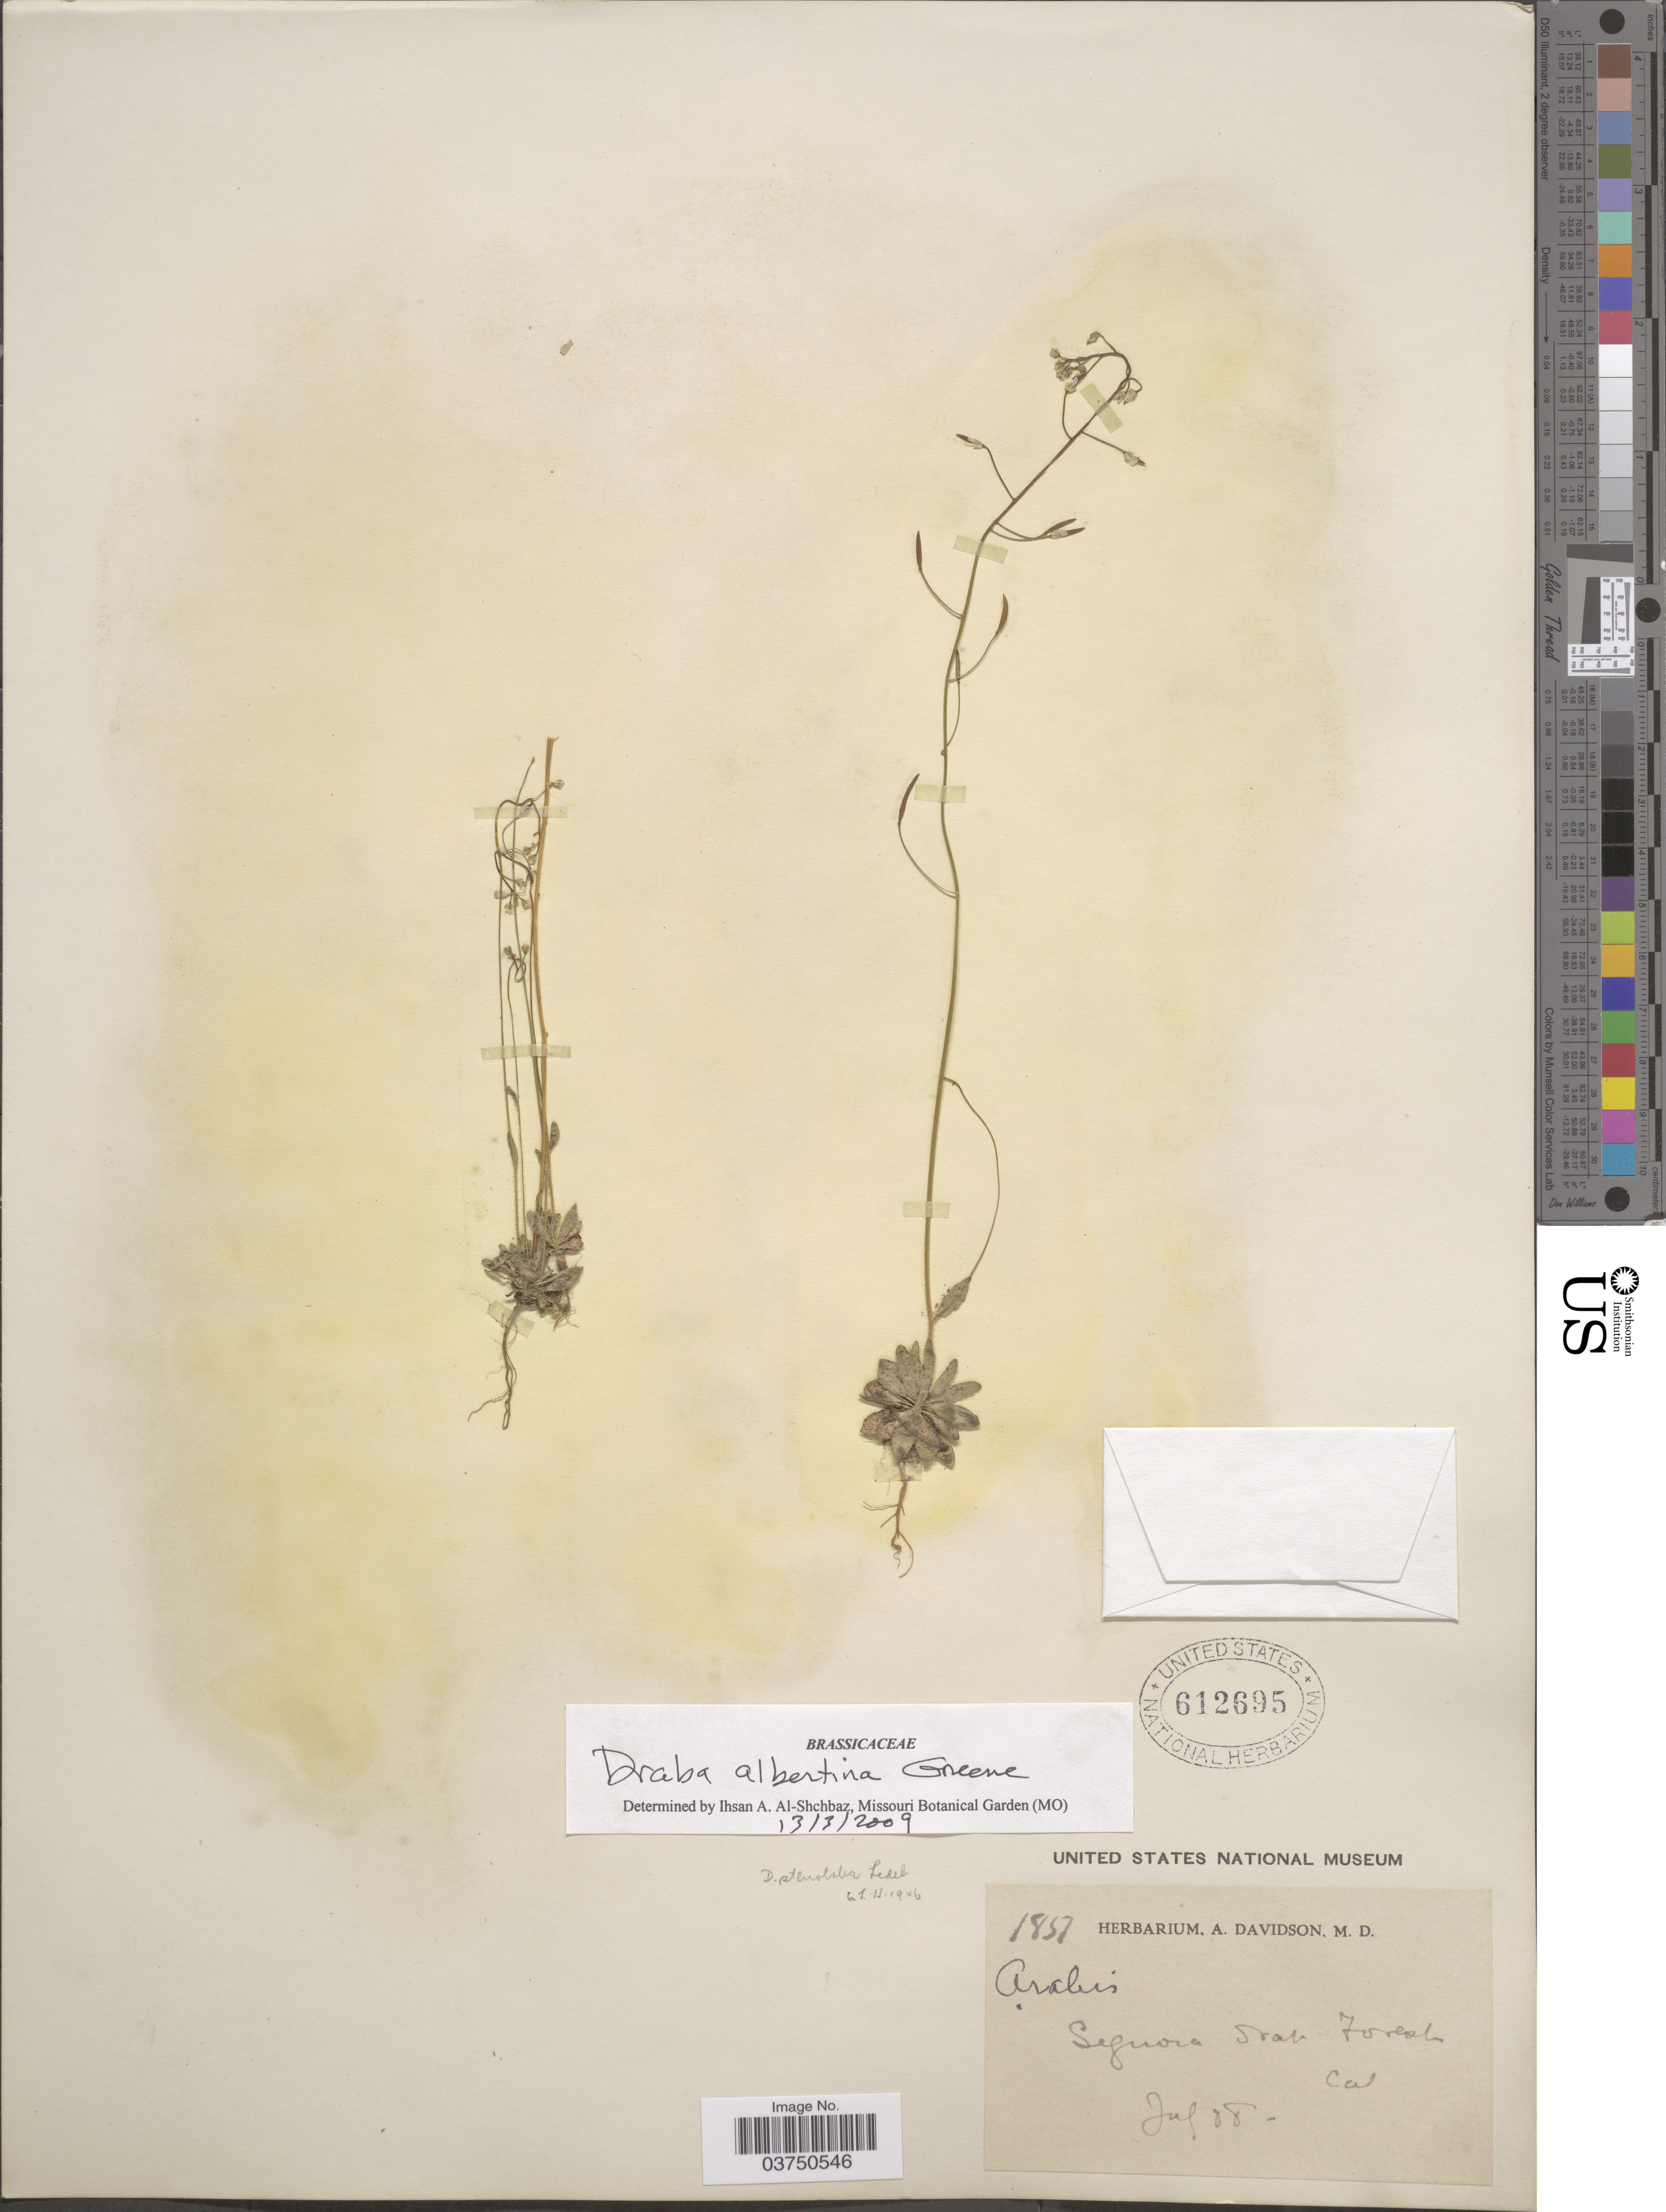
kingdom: Plantae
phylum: Tracheophyta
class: Magnoliopsida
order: Brassicales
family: Brassicaceae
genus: Draba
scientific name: Draba albertina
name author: Greene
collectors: ex herb. A. Davidson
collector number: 1857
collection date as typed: Transcribed d/m/y: /7/8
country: United States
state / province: California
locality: Sequoia Stat Forest.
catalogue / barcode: US 612695